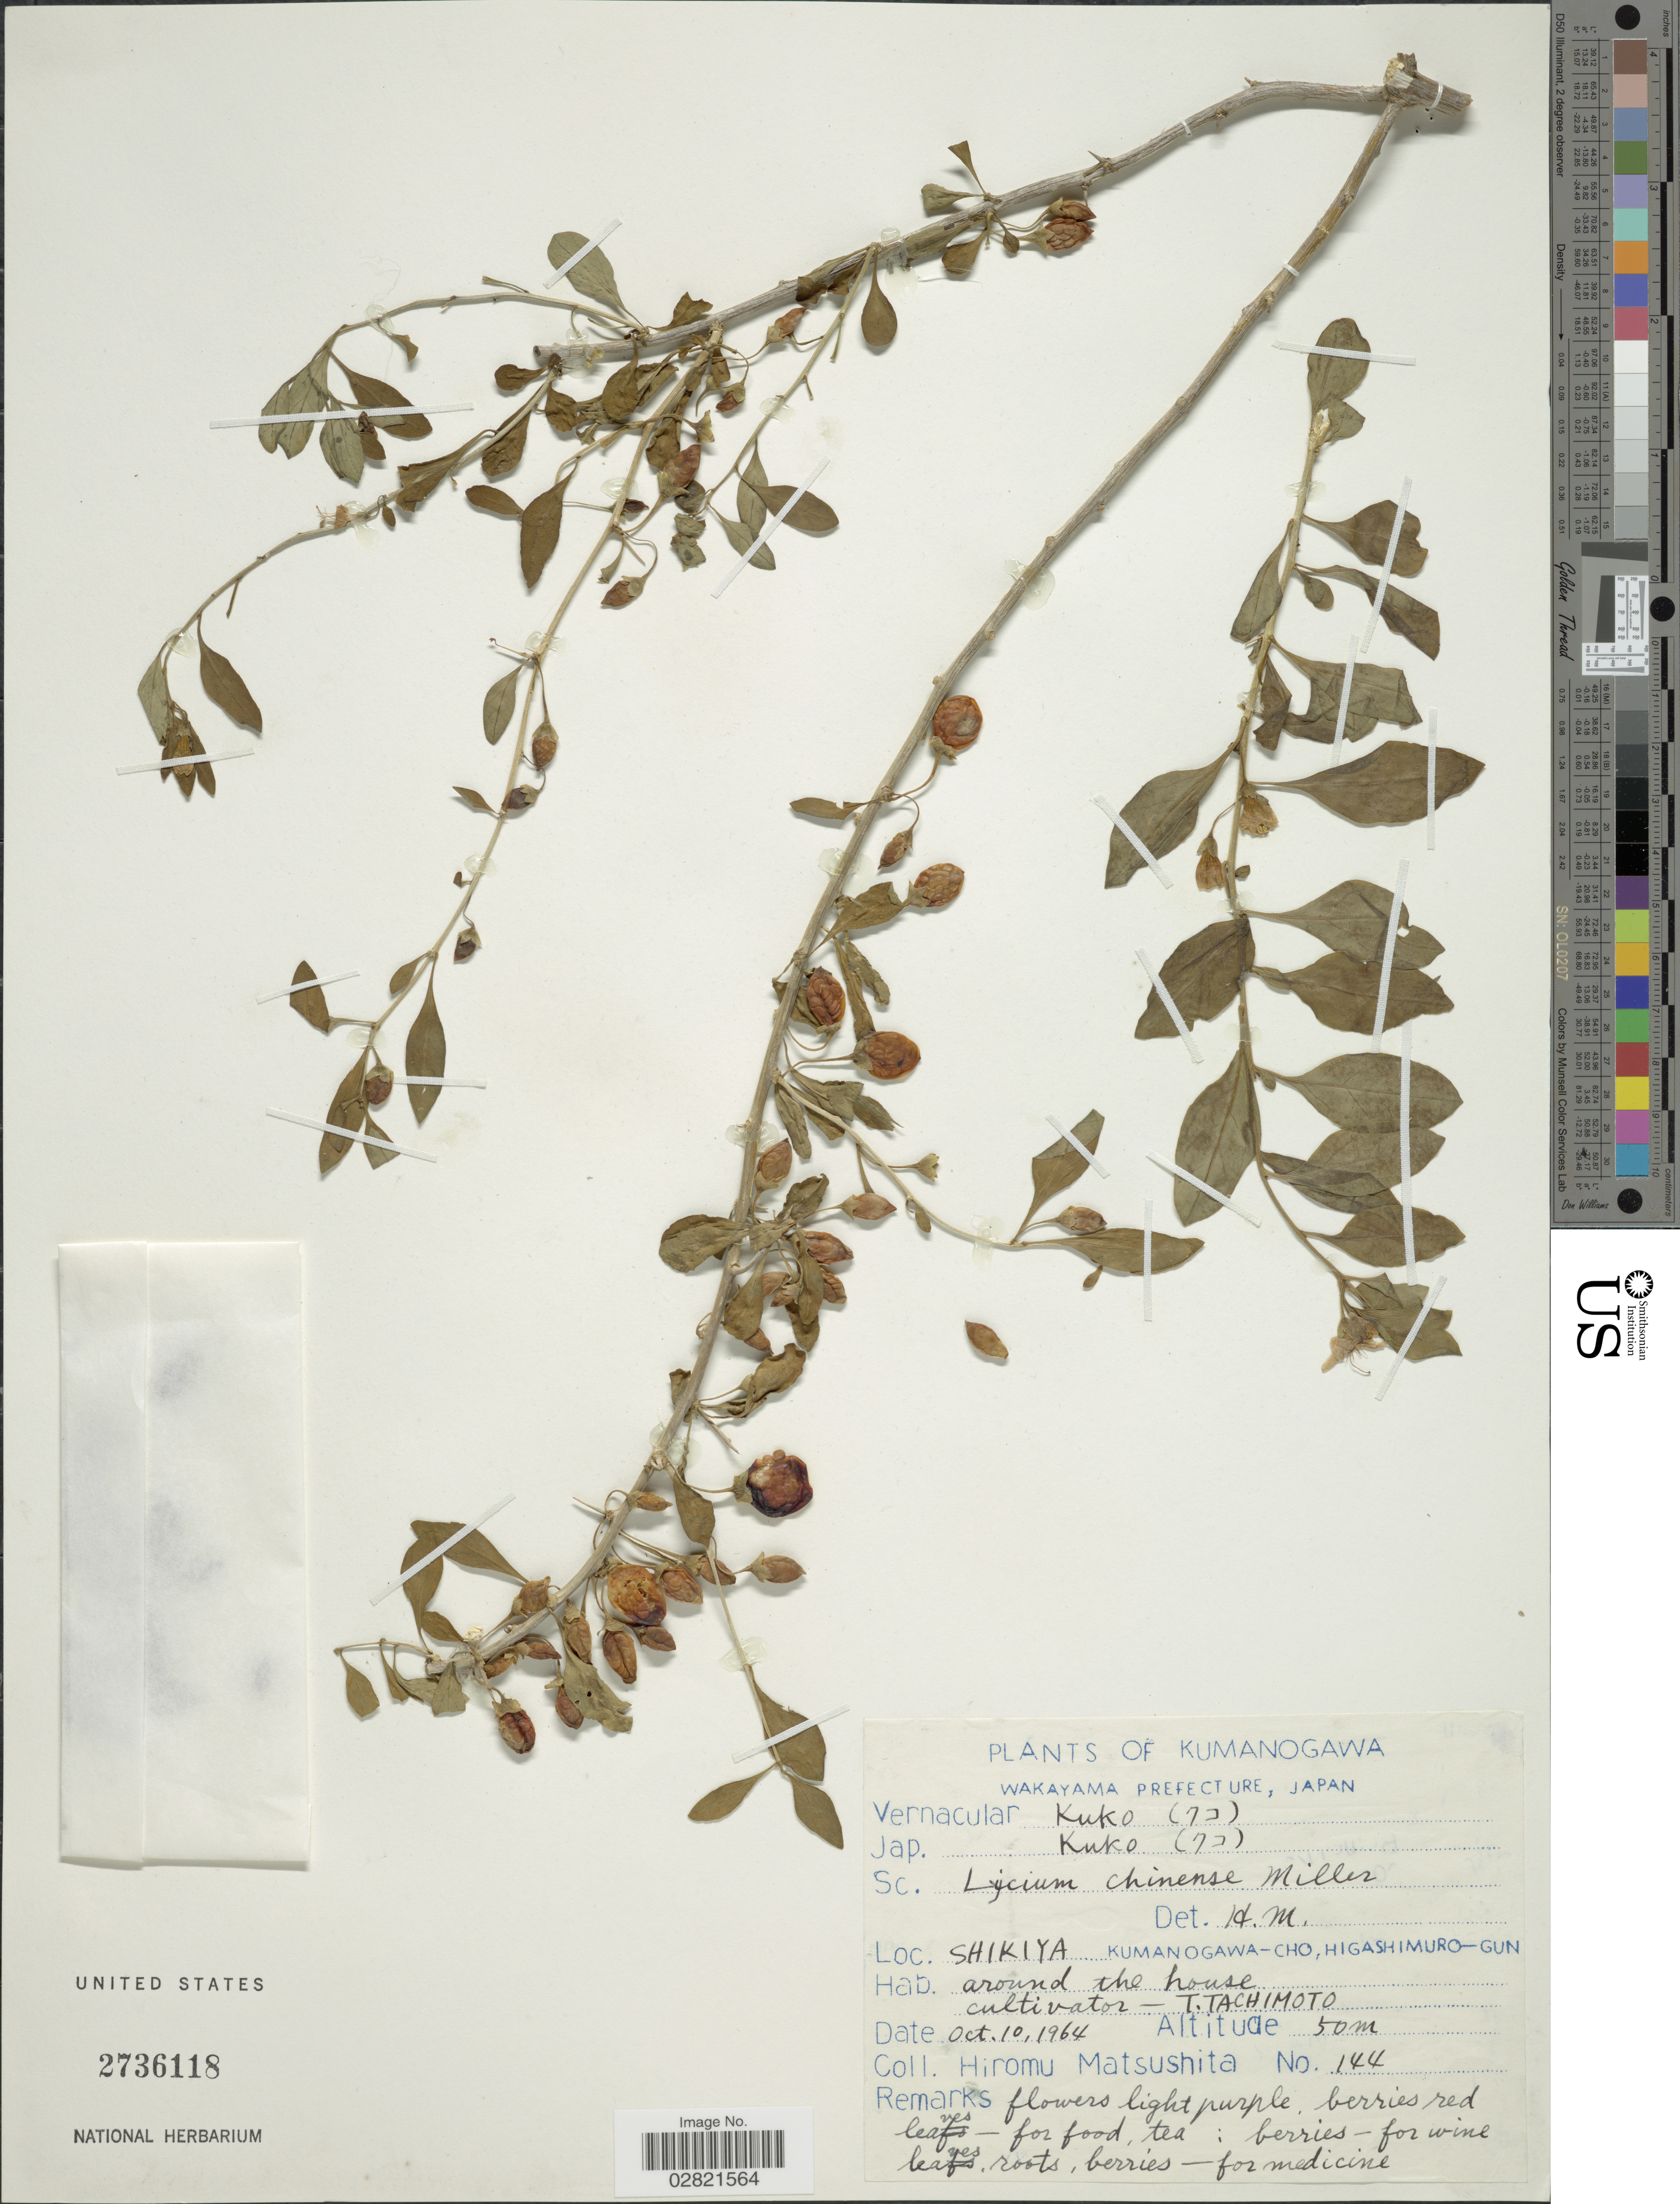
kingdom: Plantae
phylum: Tracheophyta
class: Magnoliopsida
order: Solanales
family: Solanaceae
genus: Lycium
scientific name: Lycium chinense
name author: Mill.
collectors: H. Matsushita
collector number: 144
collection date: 1964-10-10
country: Japan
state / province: Wakayama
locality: Kumanogawa. Wakayama Prefecture. Shikiya Kumanogawa-Cho, Higashimuro-Gun.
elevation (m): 50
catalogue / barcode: US 2736118